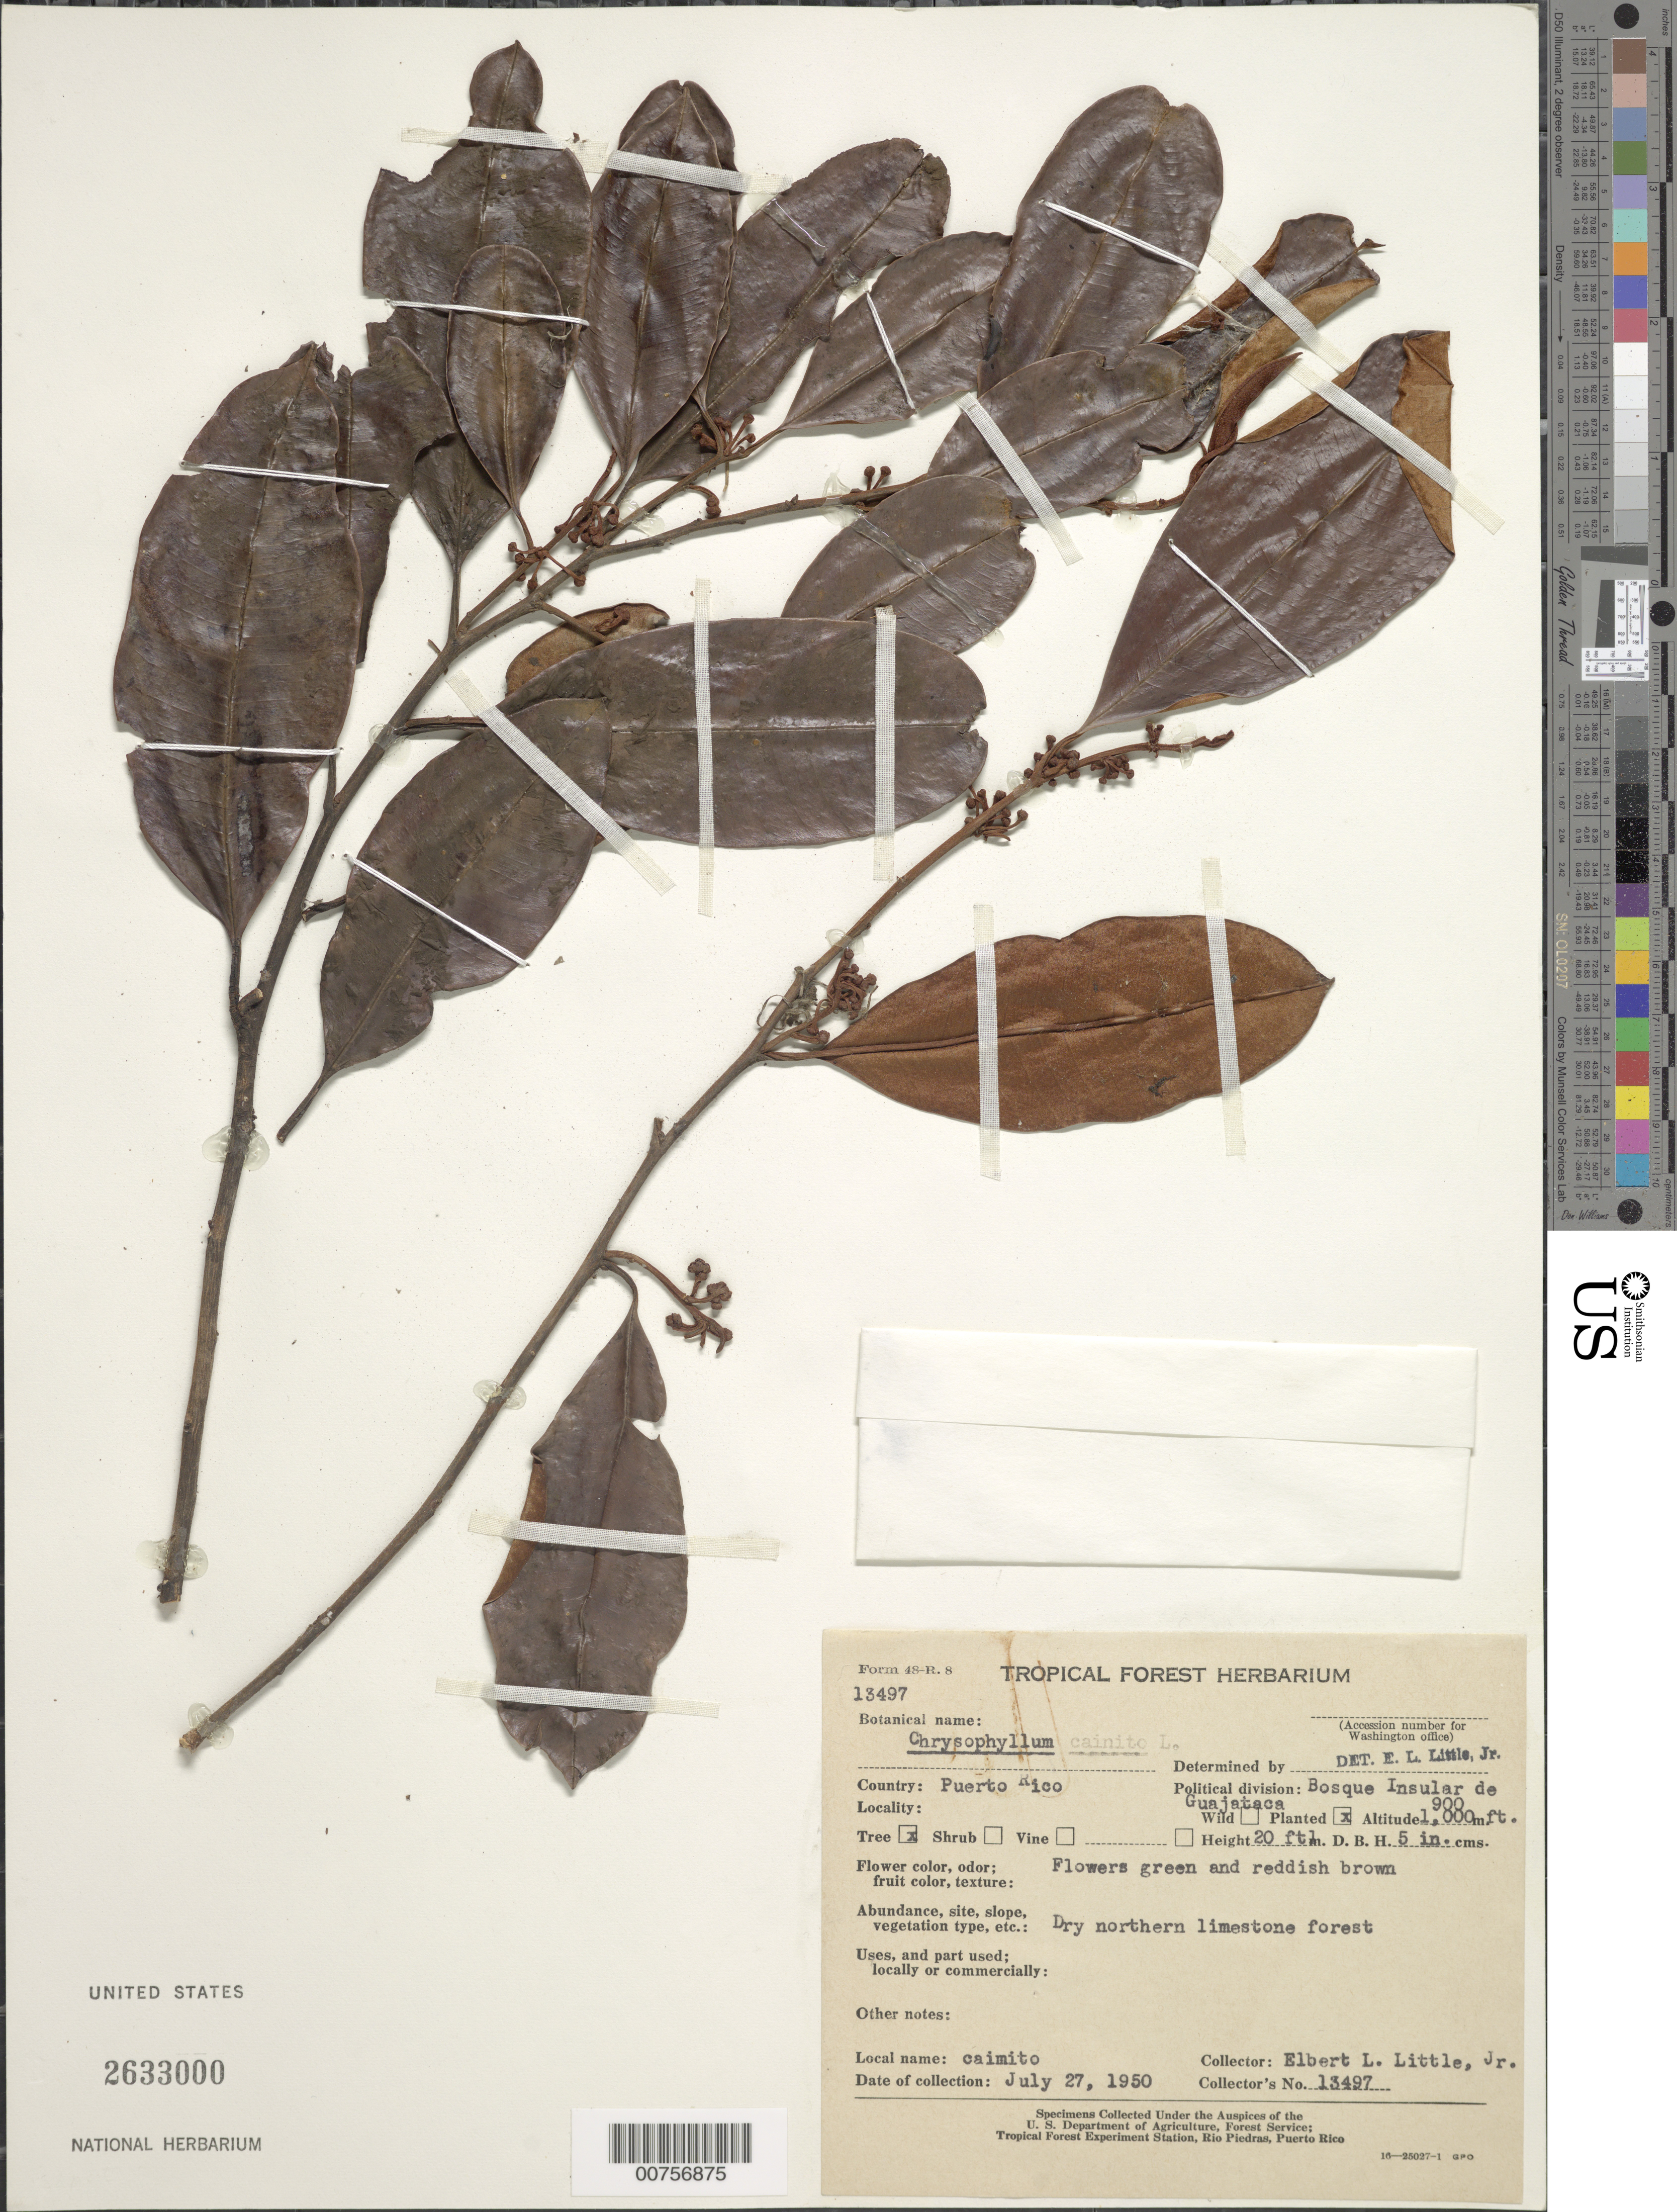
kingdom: Plantae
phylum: Tracheophyta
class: Magnoliopsida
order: Ericales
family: Sapotaceae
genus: Chrysophyllum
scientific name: Chrysophyllum cainito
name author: L.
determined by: Little, Elbert L., Jr., (FSSR), United States Department of Agriculture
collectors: E. L. Little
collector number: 13497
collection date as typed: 27 Jul 1950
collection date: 1950-07-27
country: Puerto Rico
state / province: Quebradillas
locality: Bosque Insular de Guajataca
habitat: Dry northern limestone forest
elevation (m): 900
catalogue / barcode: US 2633000